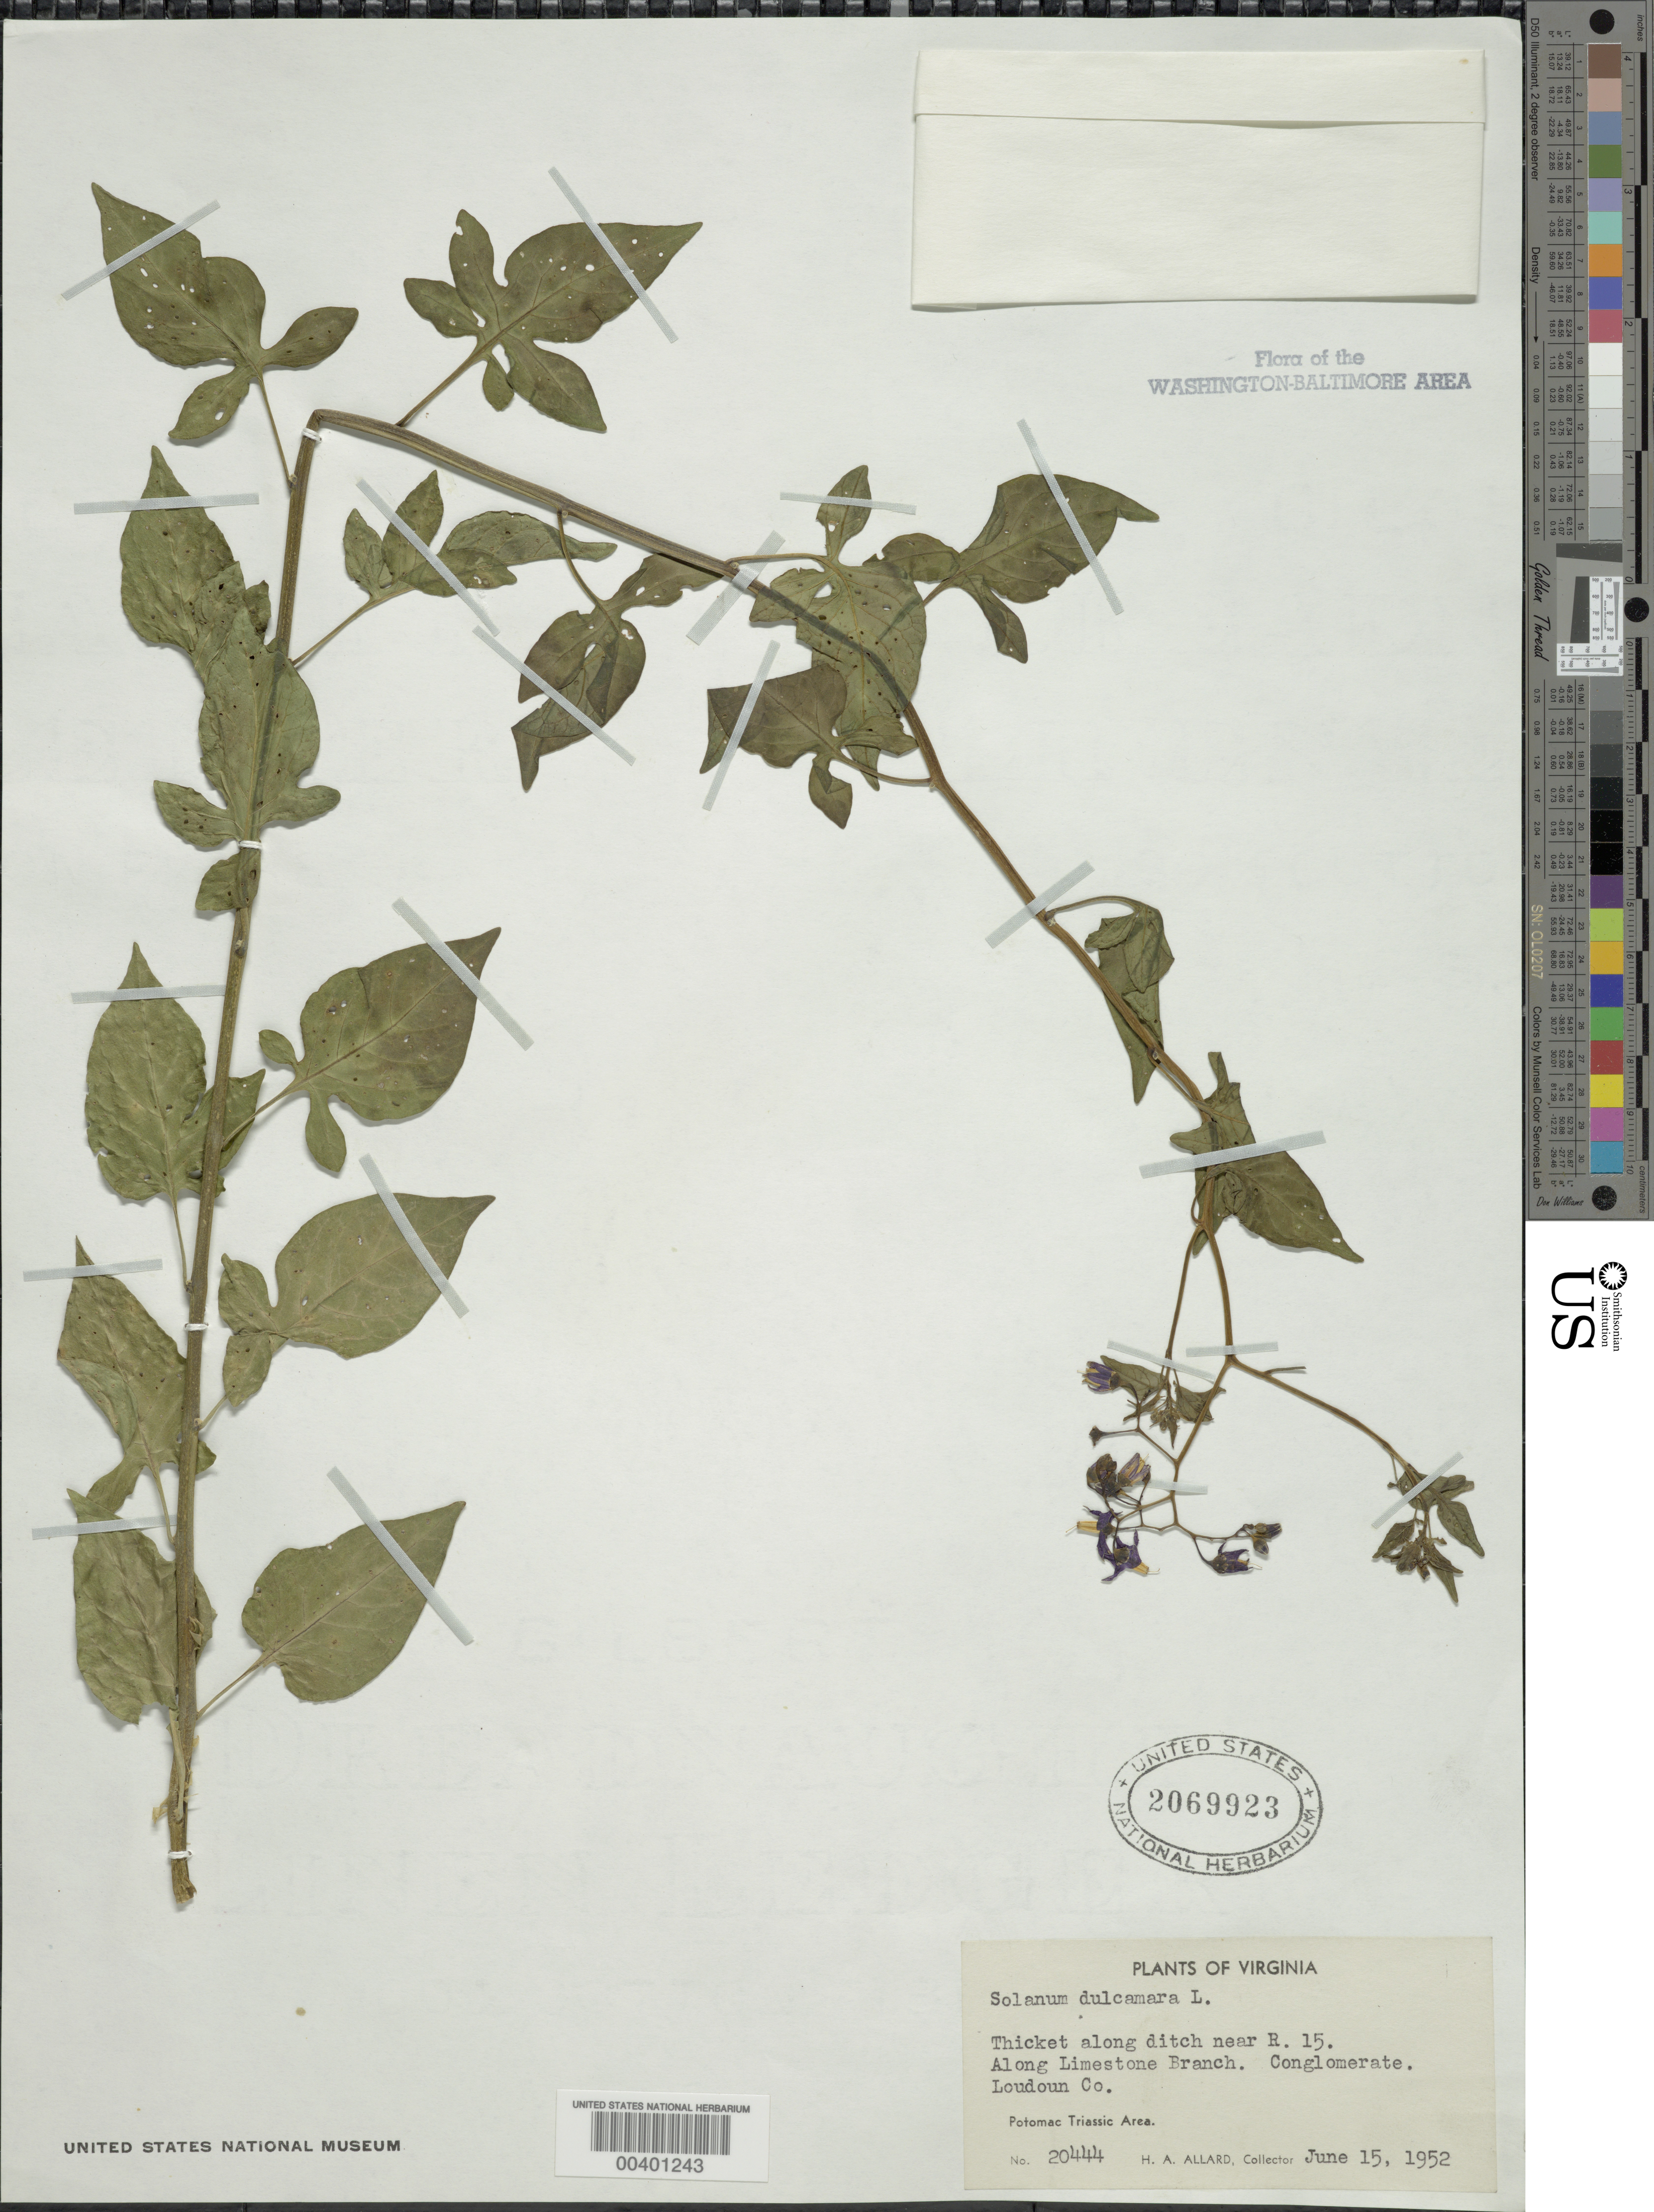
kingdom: Plantae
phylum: Tracheophyta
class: Magnoliopsida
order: Solanales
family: Solanaceae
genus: Solanum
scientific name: Solanum dulcamara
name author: L.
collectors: H. A. Allard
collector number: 20444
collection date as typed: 15 Jun 1952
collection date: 1952-06-15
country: United States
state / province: Virginia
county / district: Loudoun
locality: Thicket along Ditch near Route 15, along Limestone Branch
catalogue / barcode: US 2069923